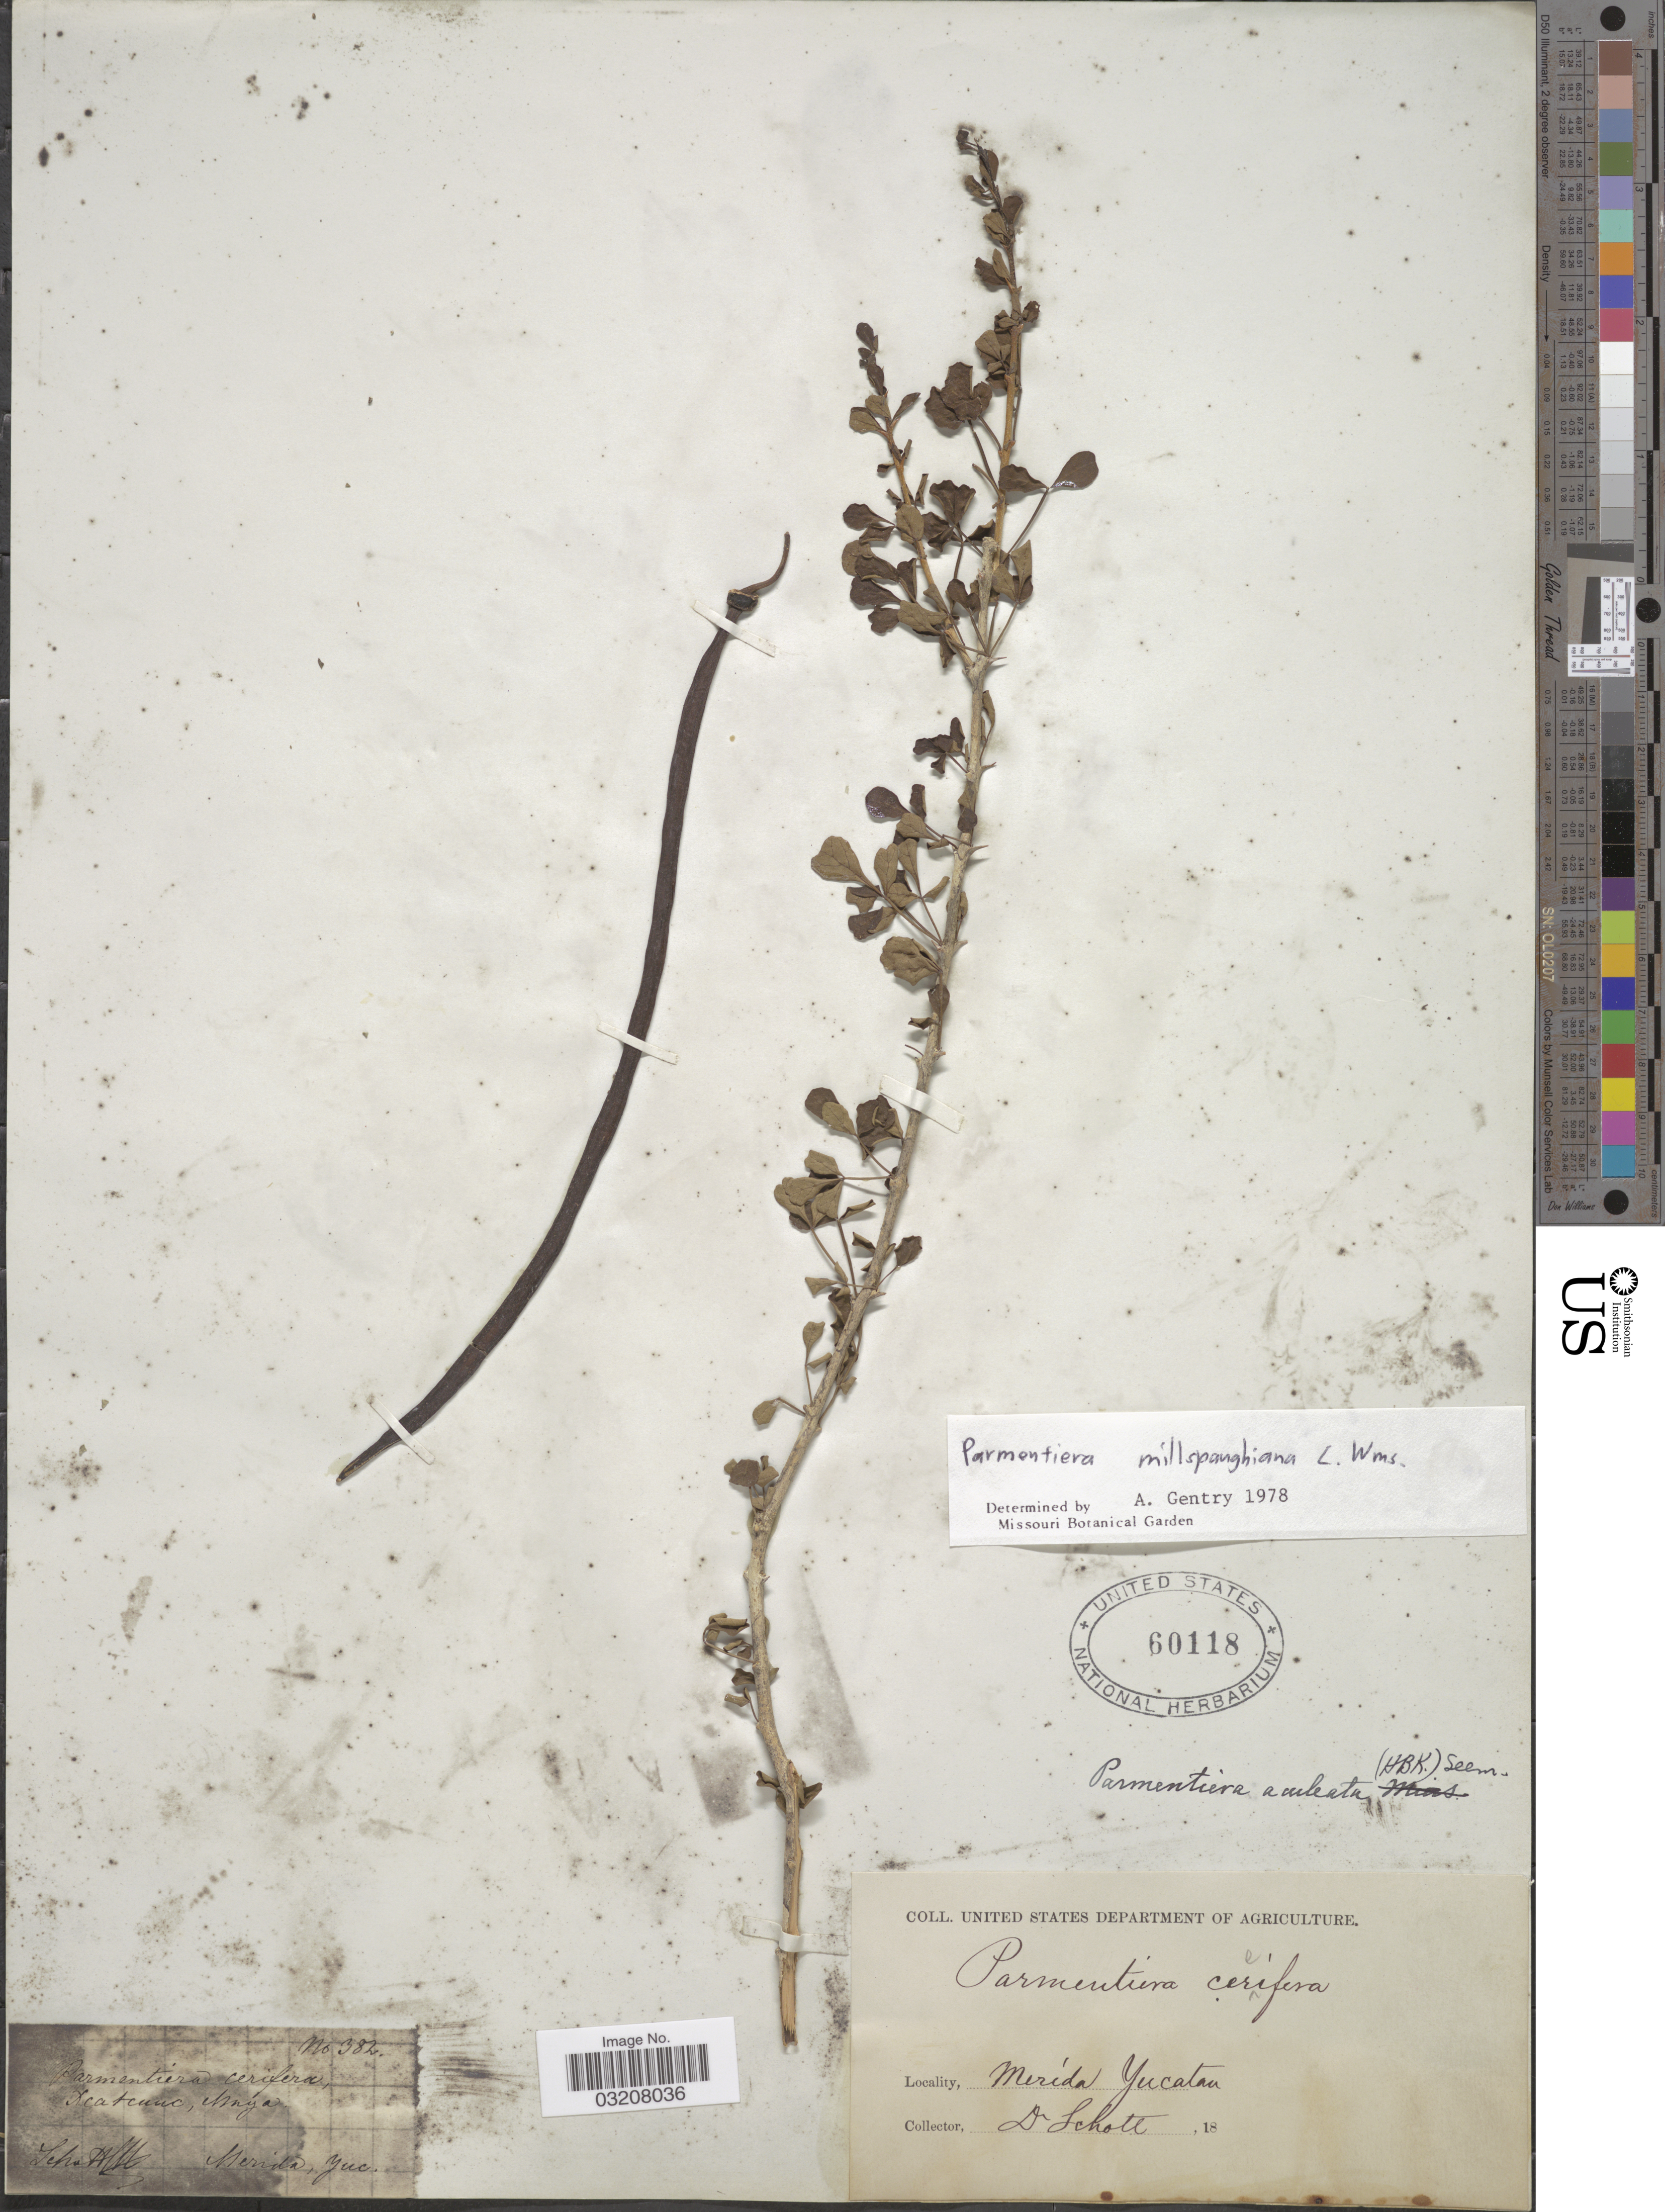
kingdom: Plantae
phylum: Tracheophyta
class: Magnoliopsida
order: Lamiales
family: Bignoniaceae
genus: Parmentiera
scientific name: Parmentiera millspaughiana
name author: L.O. Williams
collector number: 382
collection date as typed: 18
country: Mexico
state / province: Yucatán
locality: Merída.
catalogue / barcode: US 60118